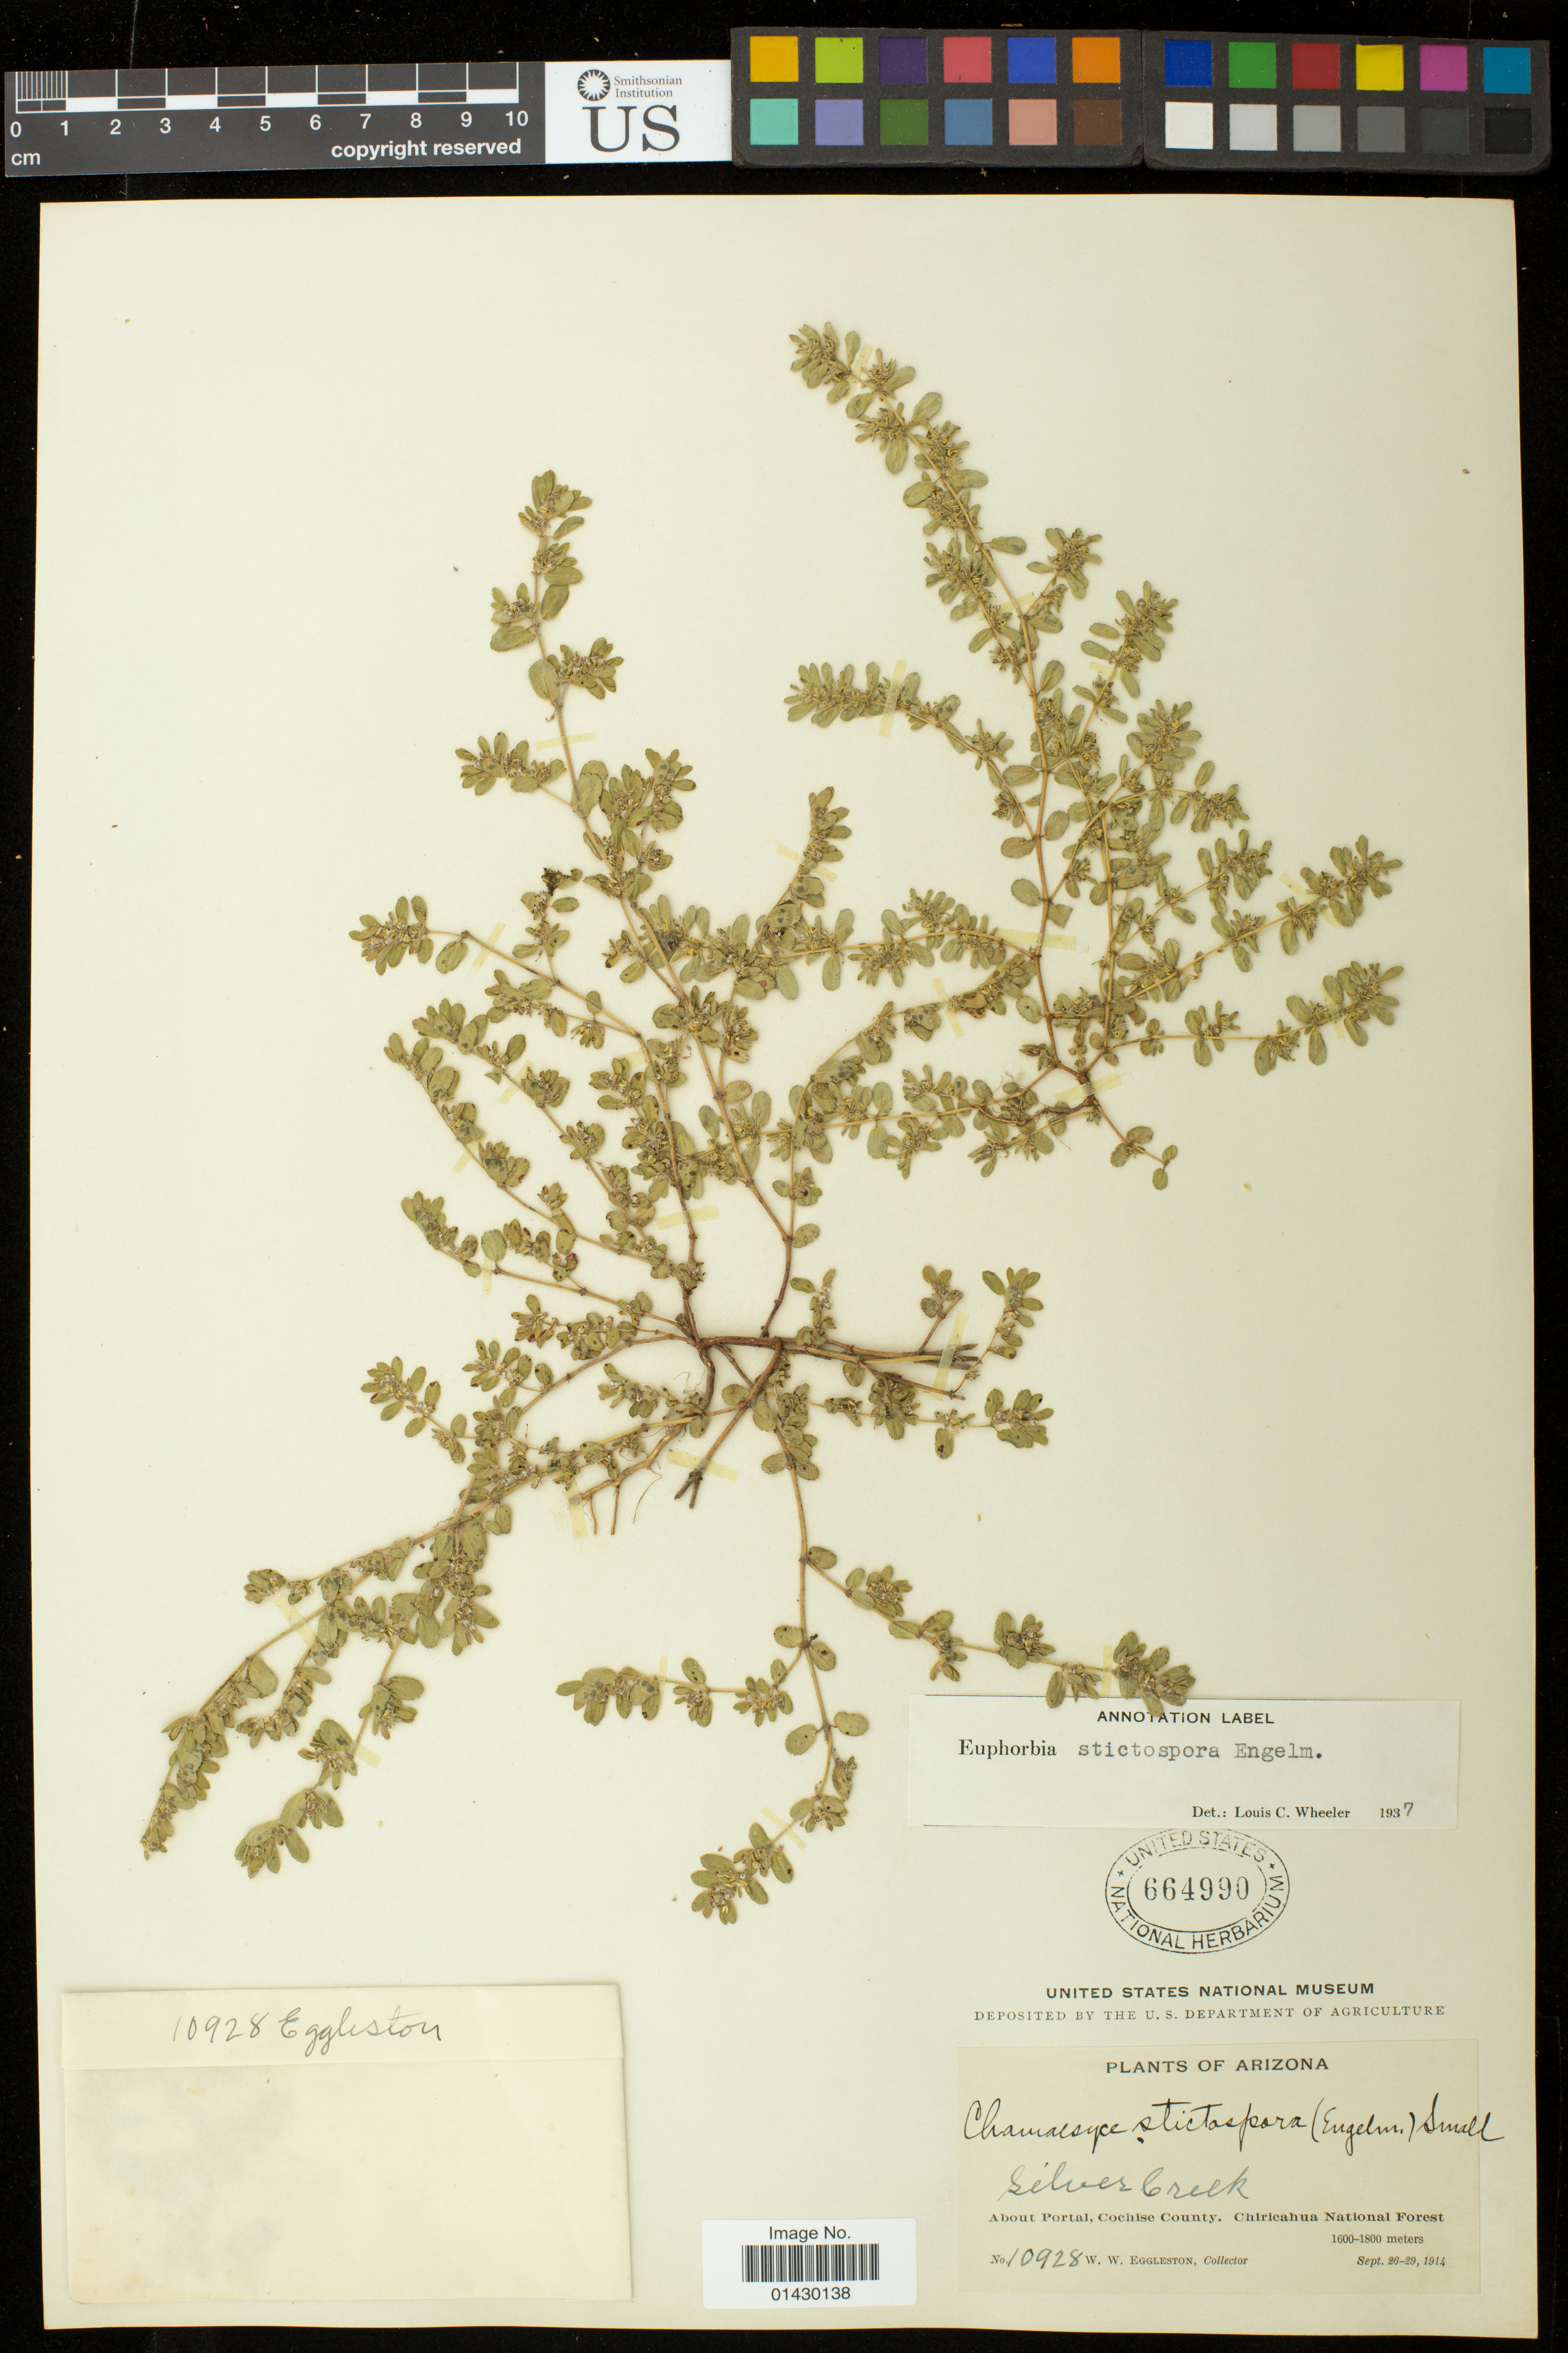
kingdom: Plantae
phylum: Tracheophyta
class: Magnoliopsida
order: Malpighiales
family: Euphorbiaceae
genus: Euphorbia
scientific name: Euphorbia stictospora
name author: Engelm.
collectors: W. W. Eggleston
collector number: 10928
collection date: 1914-09-26/1914-09-29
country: United States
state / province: Arizona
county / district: Cochise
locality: About Portal, Cochise County, Chiricahua National Forest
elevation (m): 488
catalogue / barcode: US 664990